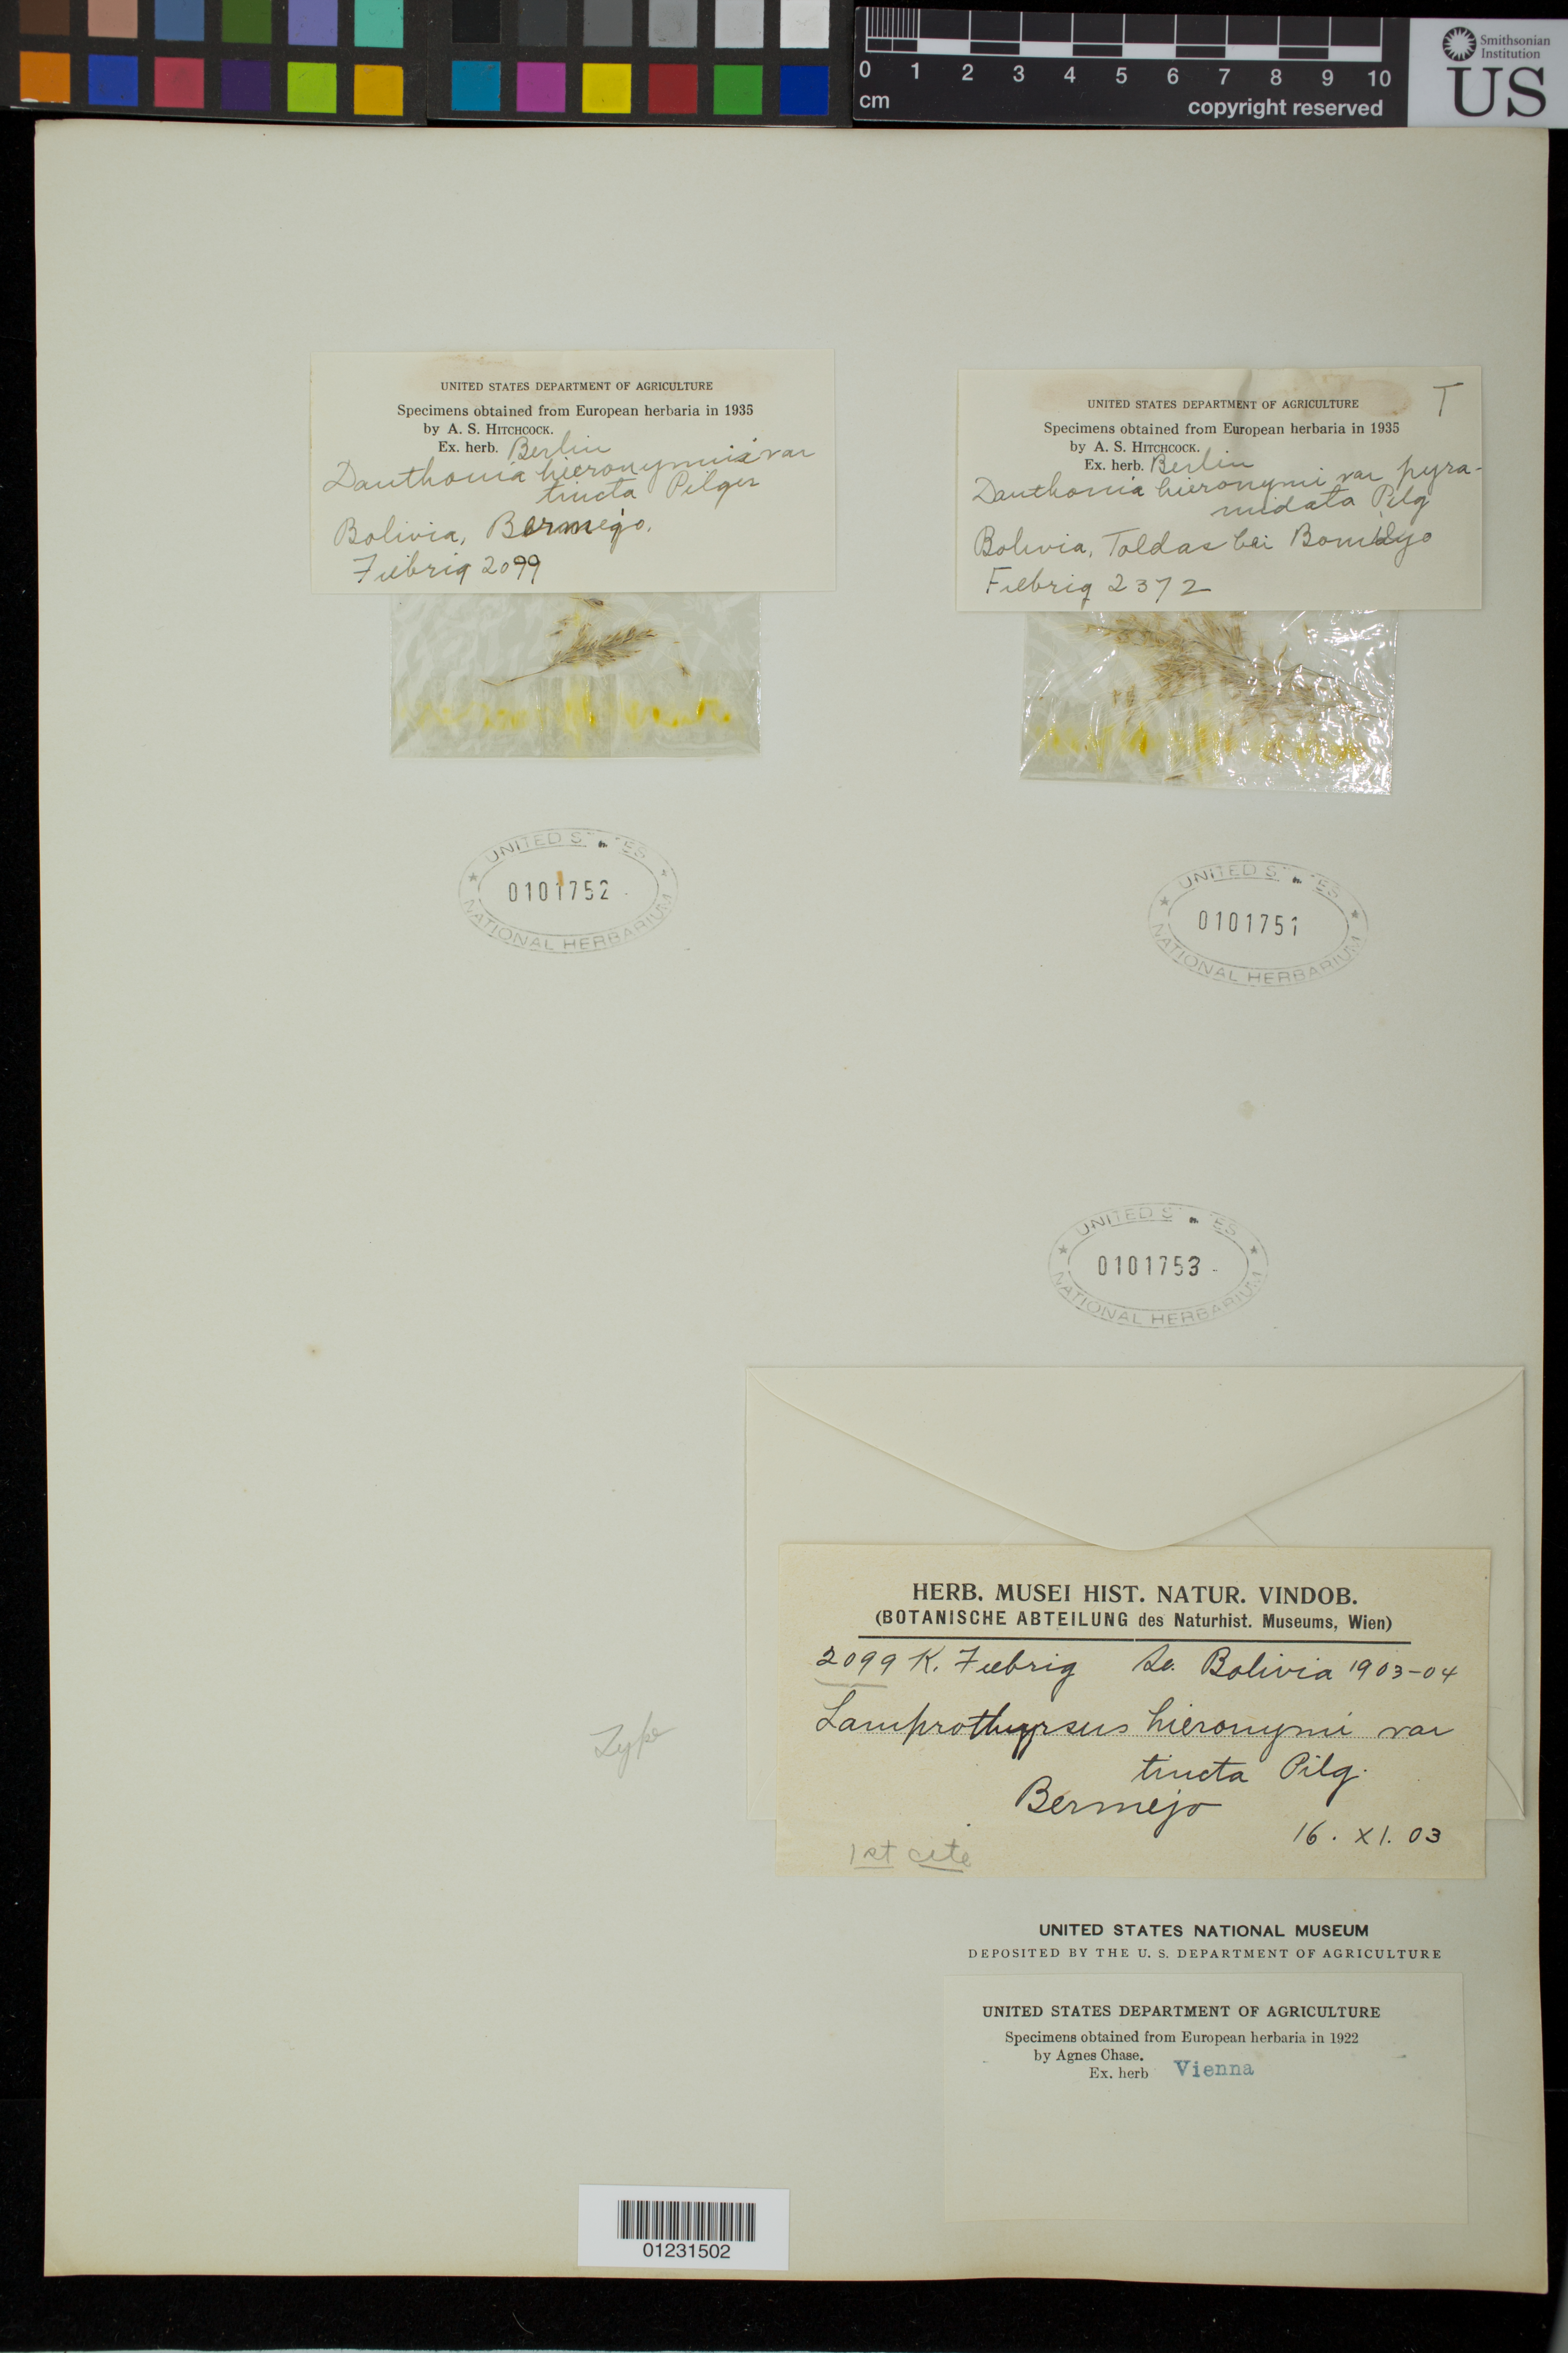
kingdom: Plantae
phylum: Tracheophyta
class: Liliopsida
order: Poales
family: Poaceae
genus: Lamprothyrsus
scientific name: Lamprothyrsus hieronymi var. tinctus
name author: Pilg.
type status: Isotype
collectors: K. Fiebrig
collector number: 2099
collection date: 1903-01-16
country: Bolivia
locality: Bermejo.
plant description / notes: Fragmentary material of type specimen ex herb. Hackel.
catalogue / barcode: US 101753